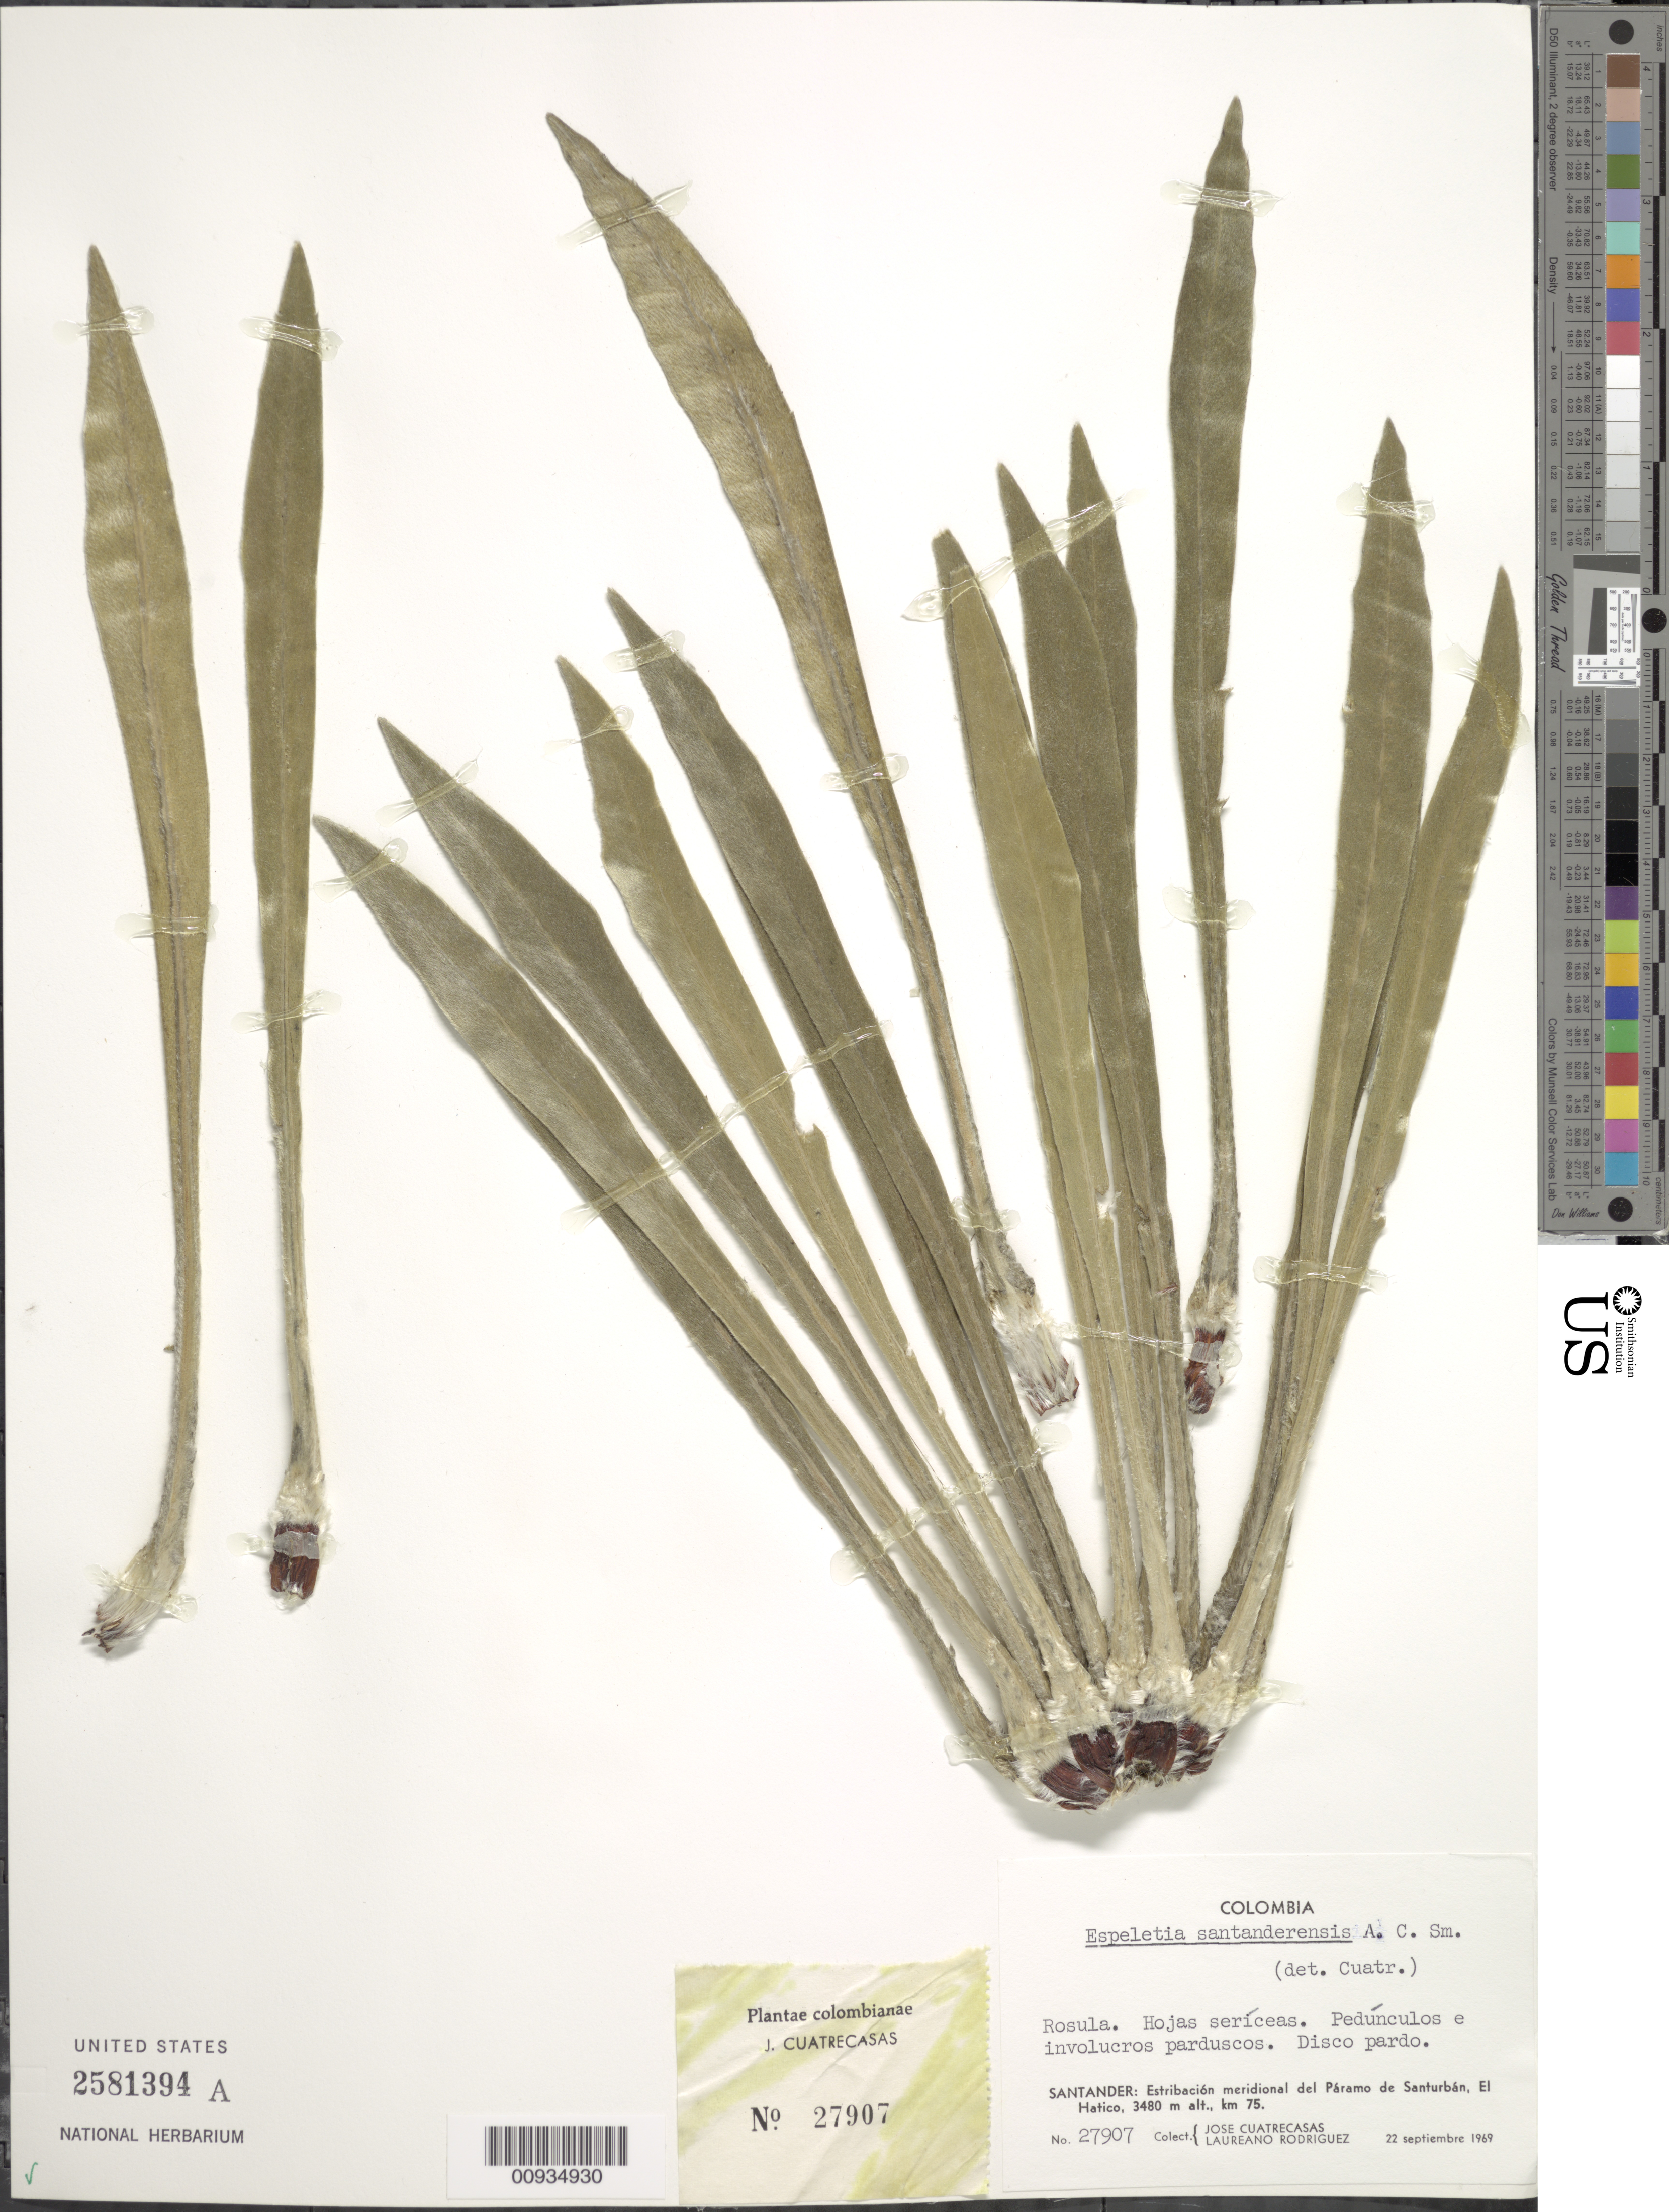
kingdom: Plantae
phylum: Tracheophyta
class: Magnoliopsida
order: Asterales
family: Asteraceae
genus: Espeletiopsis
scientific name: Espeletiopsis santanderensis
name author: (A.C. Sm.) Cuatrec.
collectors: J. Cuatrecasas & L. Rodriguez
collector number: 27907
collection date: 1969-09-22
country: Colombia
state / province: Santander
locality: Estribacion meridional del Paramo de Santurban, El Hatico, Km 75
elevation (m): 3480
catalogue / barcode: US 2581394A